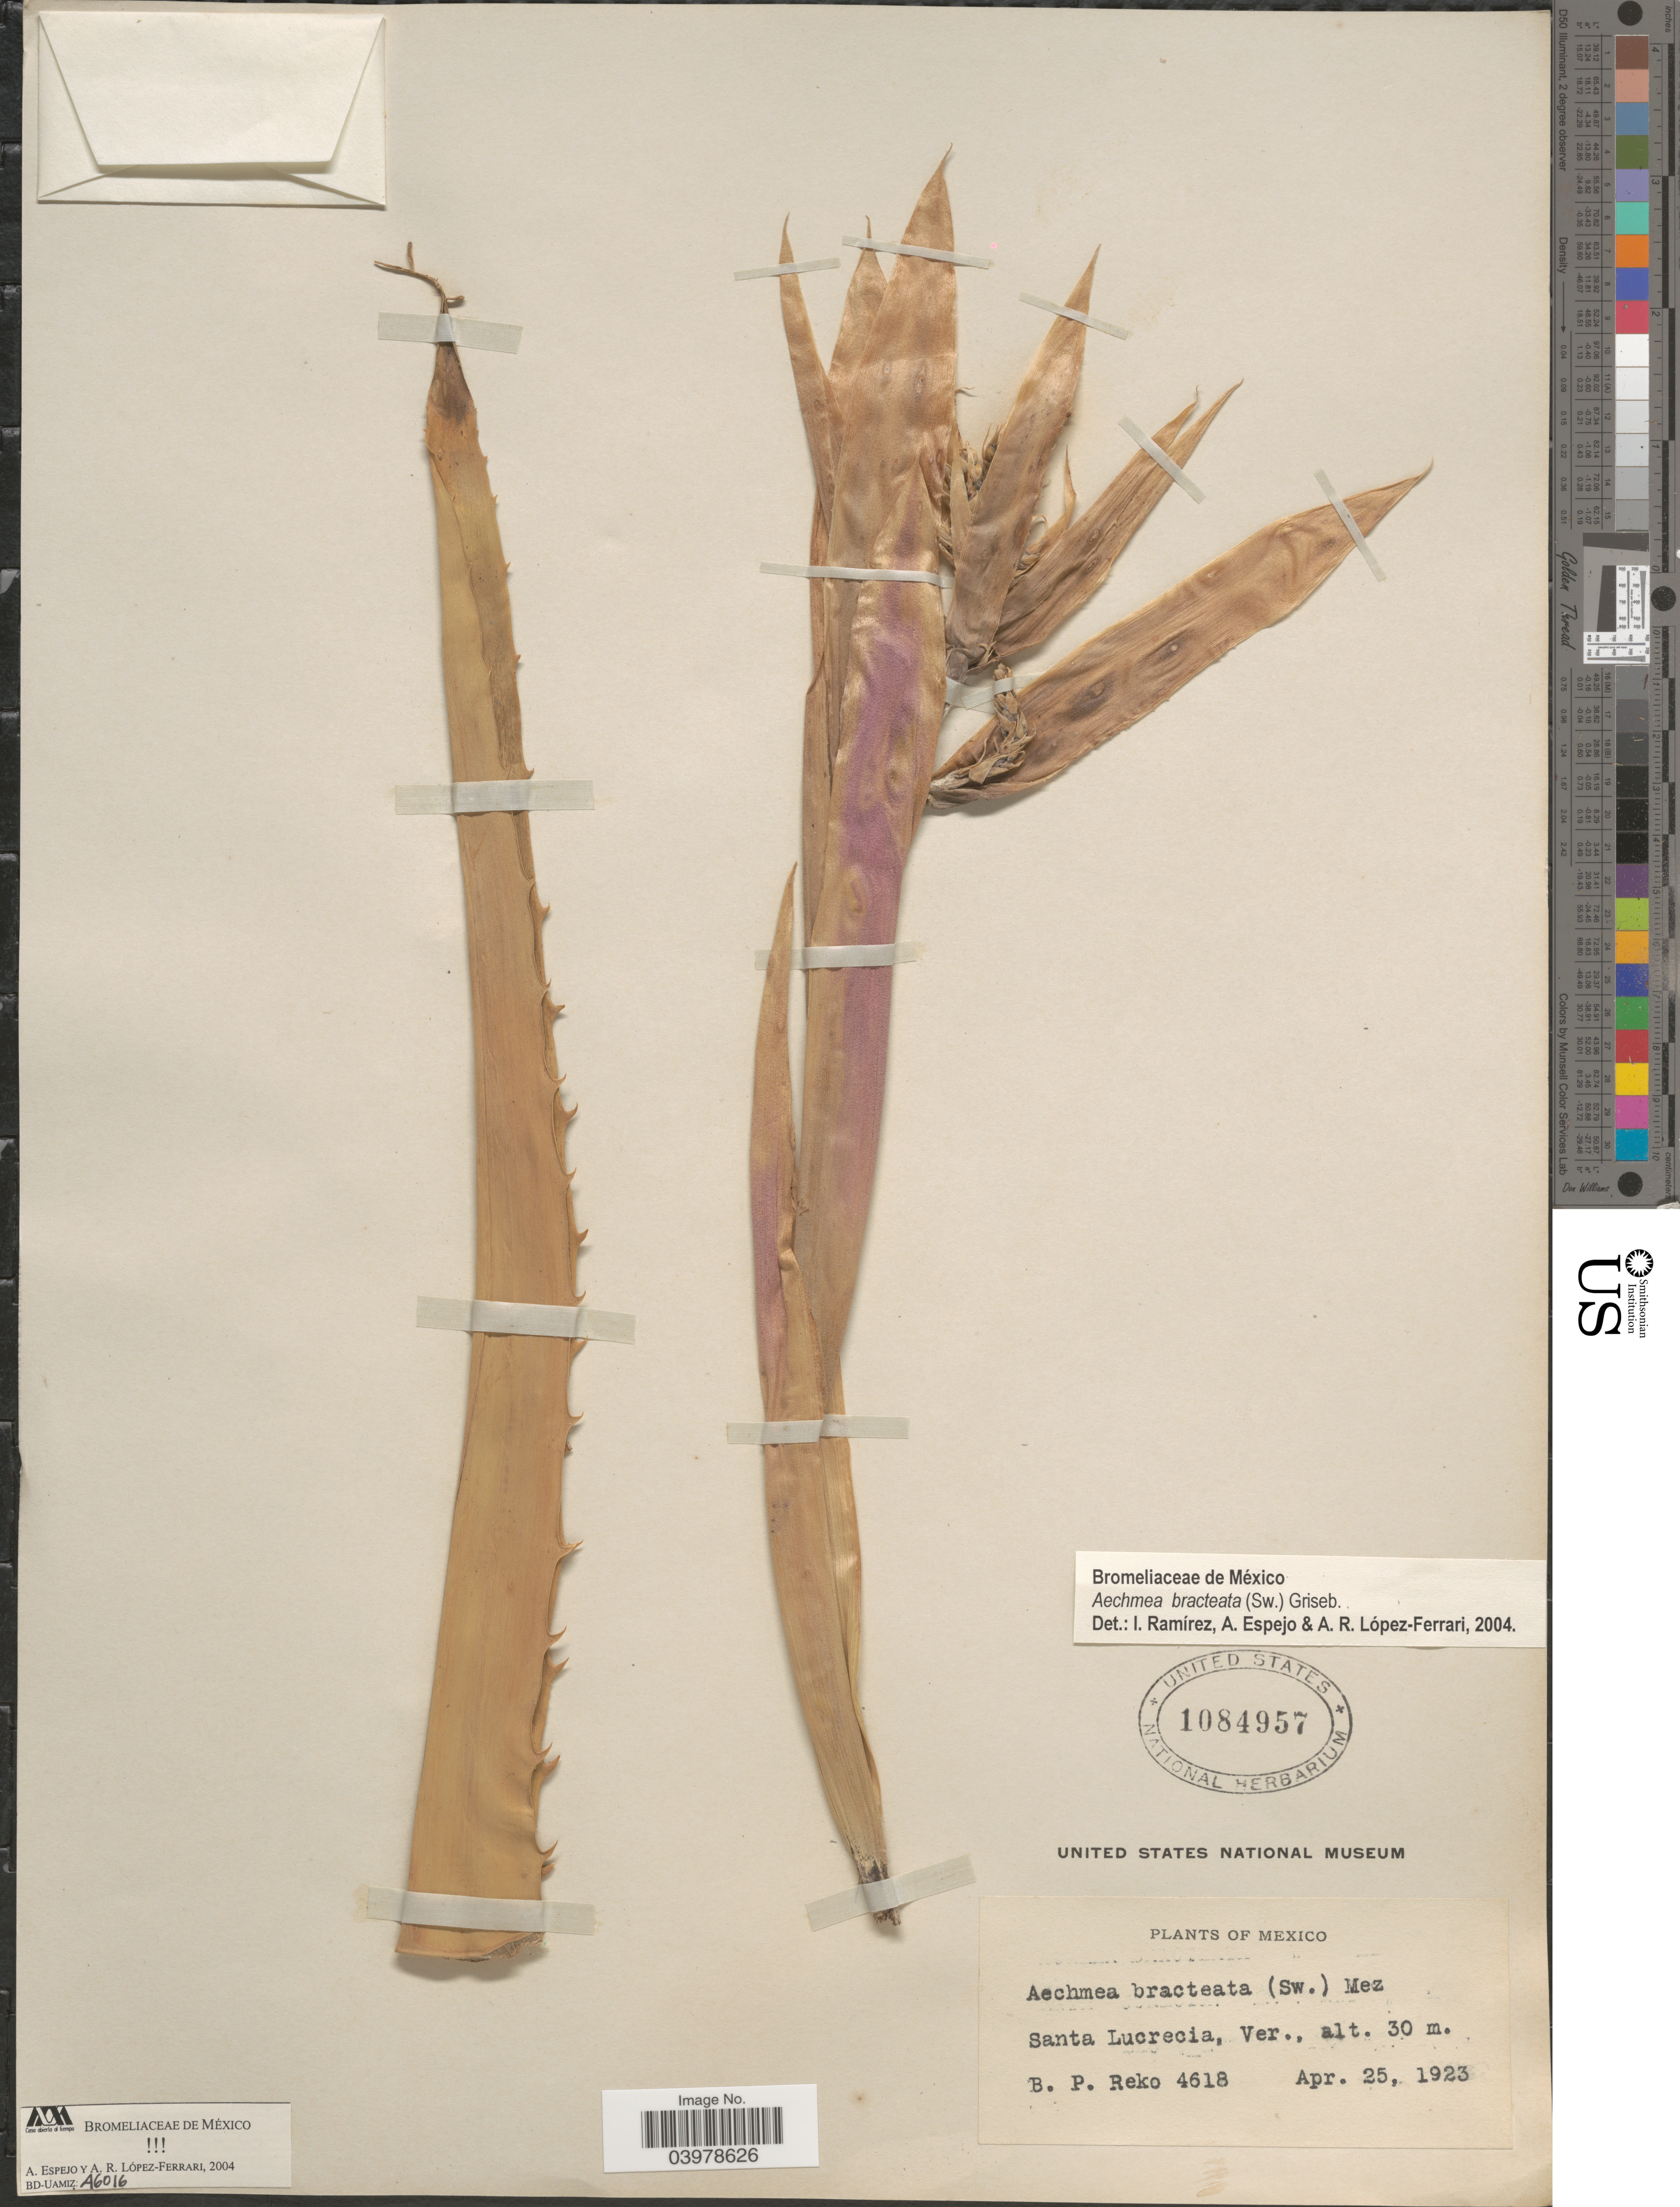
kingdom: Plantae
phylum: Tracheophyta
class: Liliopsida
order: Poales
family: Bromeliaceae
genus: Aechmea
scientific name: Aechmea bracteata var. bracteata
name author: (Sw.) Griseb.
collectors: B. P. Reko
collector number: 4618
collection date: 1923-04-25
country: Mexico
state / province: Veracruz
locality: Santa Lucrecia, Ver.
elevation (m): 30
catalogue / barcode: US 1084957